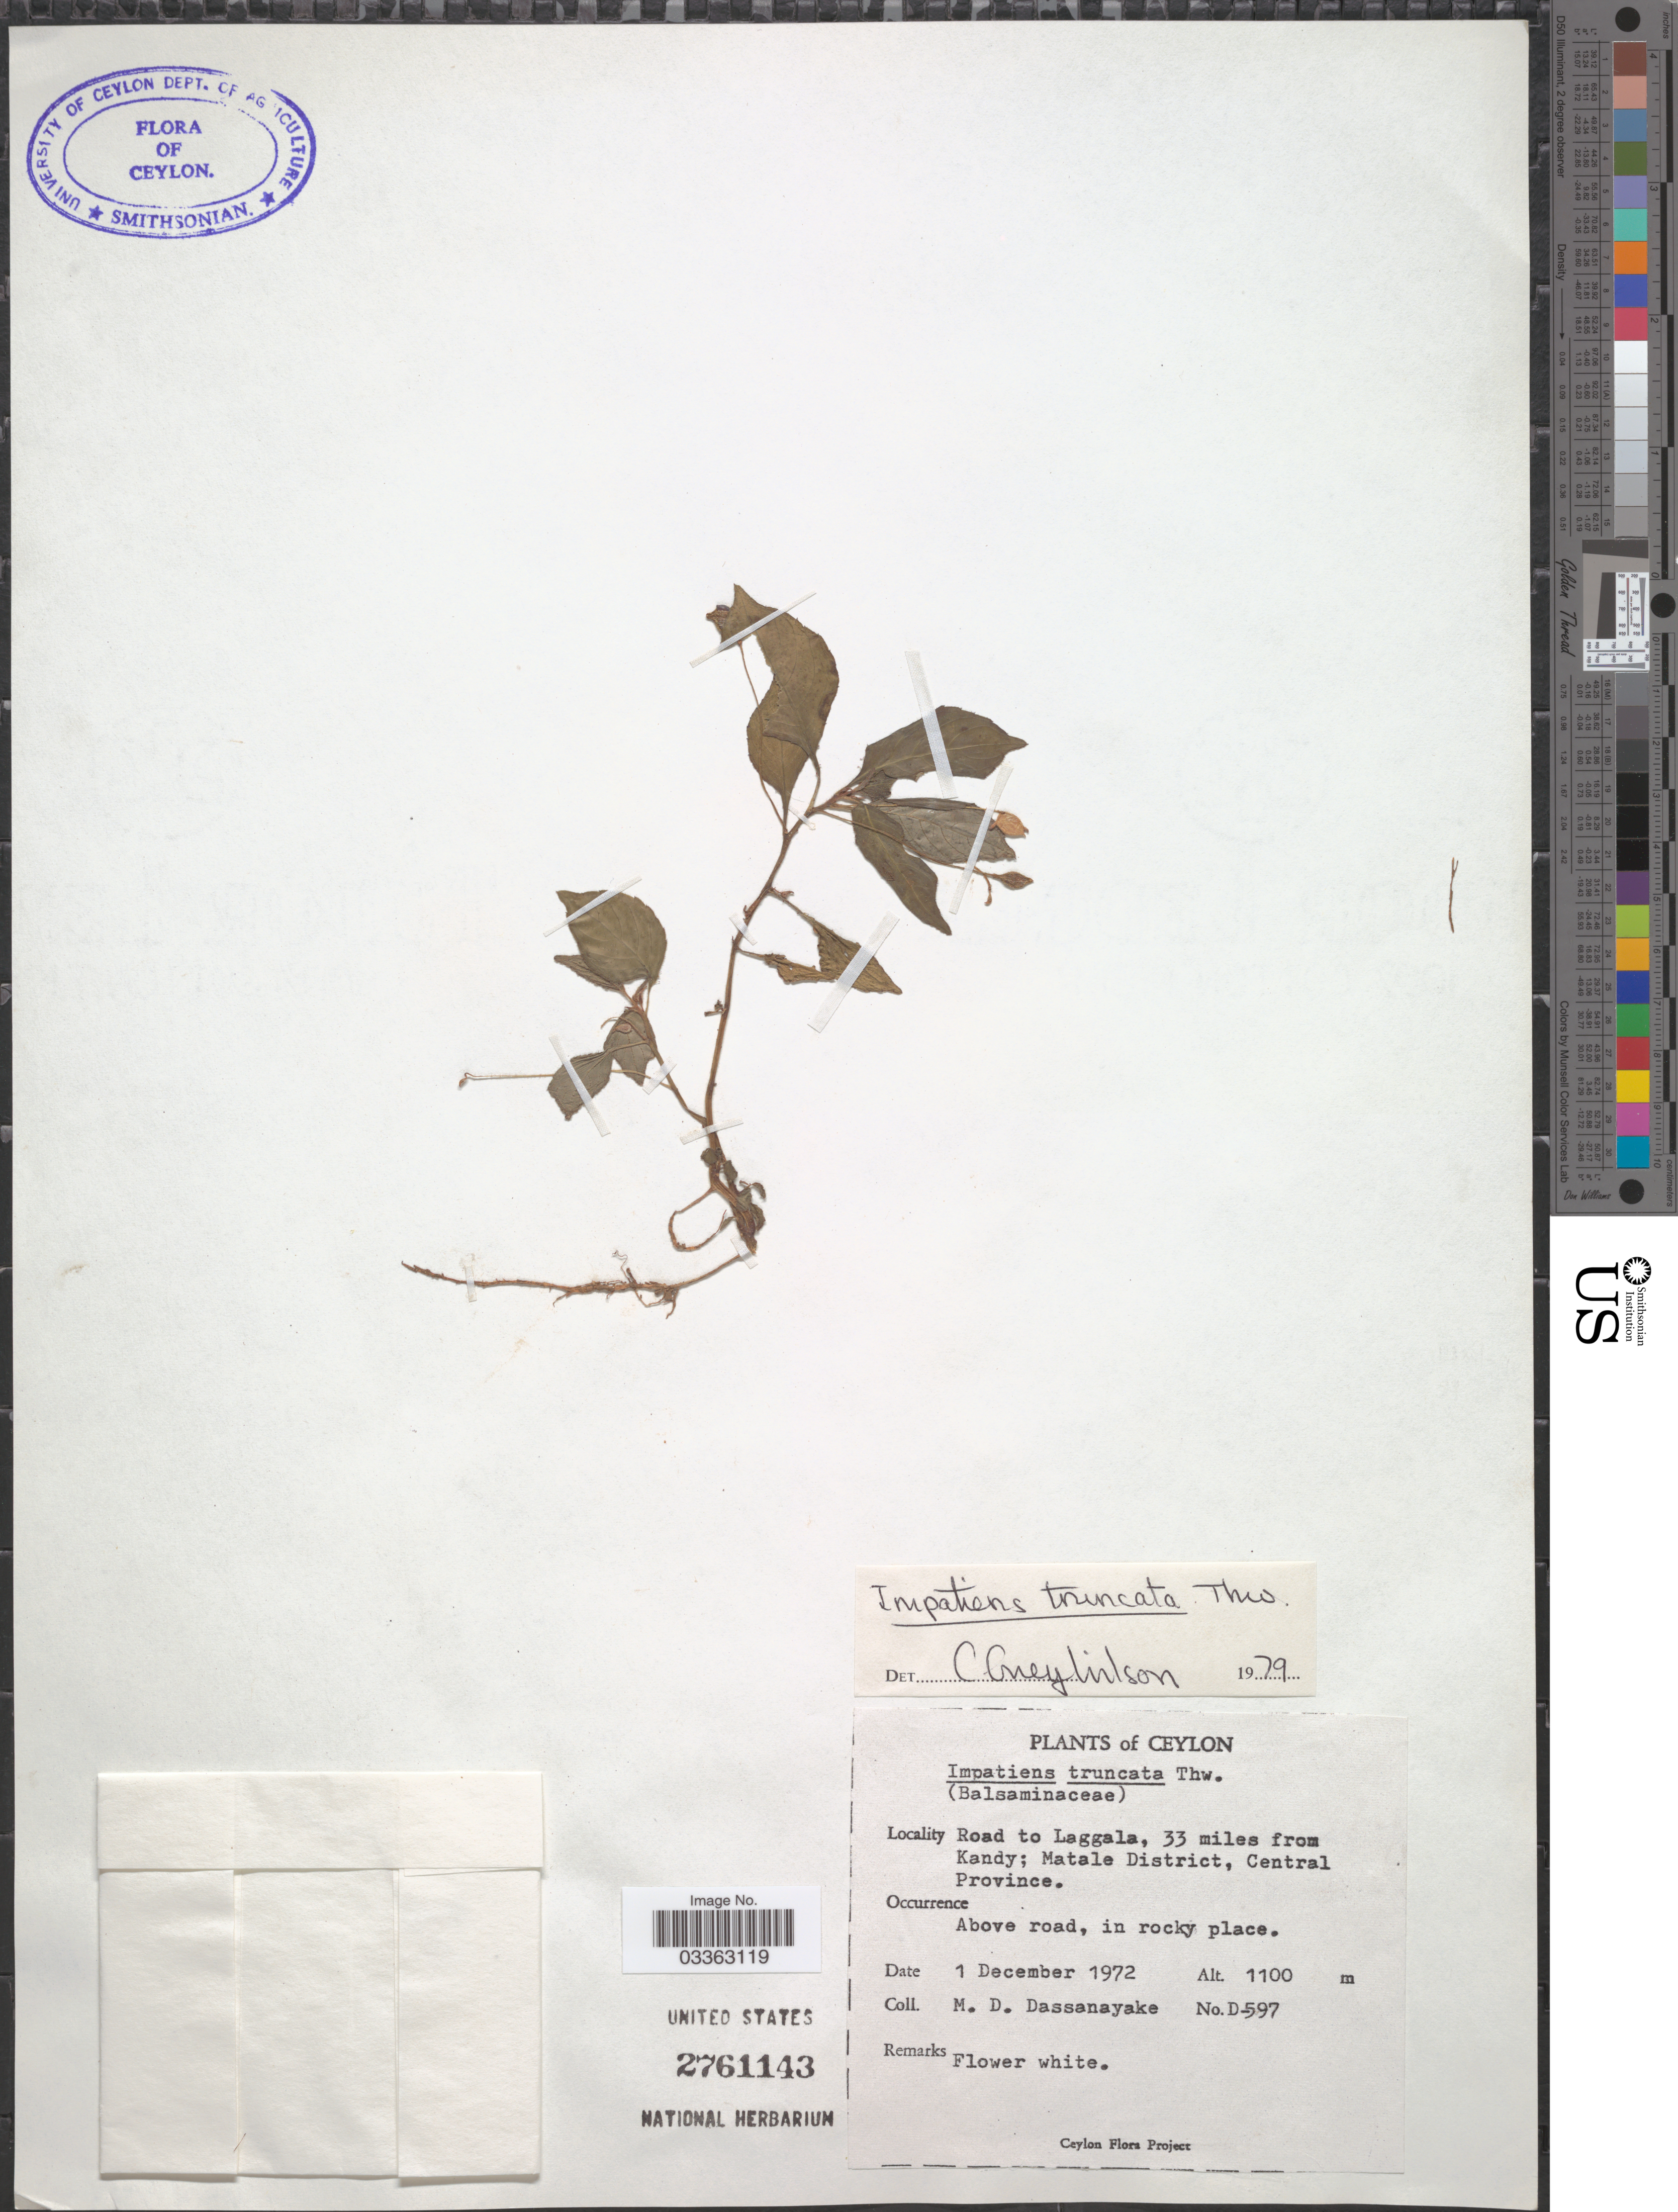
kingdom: Plantae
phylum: Tracheophyta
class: Magnoliopsida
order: Ericales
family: Balsaminaceae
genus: Impatiens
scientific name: Impatiens truncata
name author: Thwaites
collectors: M. D. Dassanayake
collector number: D-597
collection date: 1972-12-01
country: Sri Lanka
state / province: Central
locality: Ceylon, Road to Laggala, 33 miles from Kandy; Matale District.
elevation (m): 1100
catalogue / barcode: US 2761143